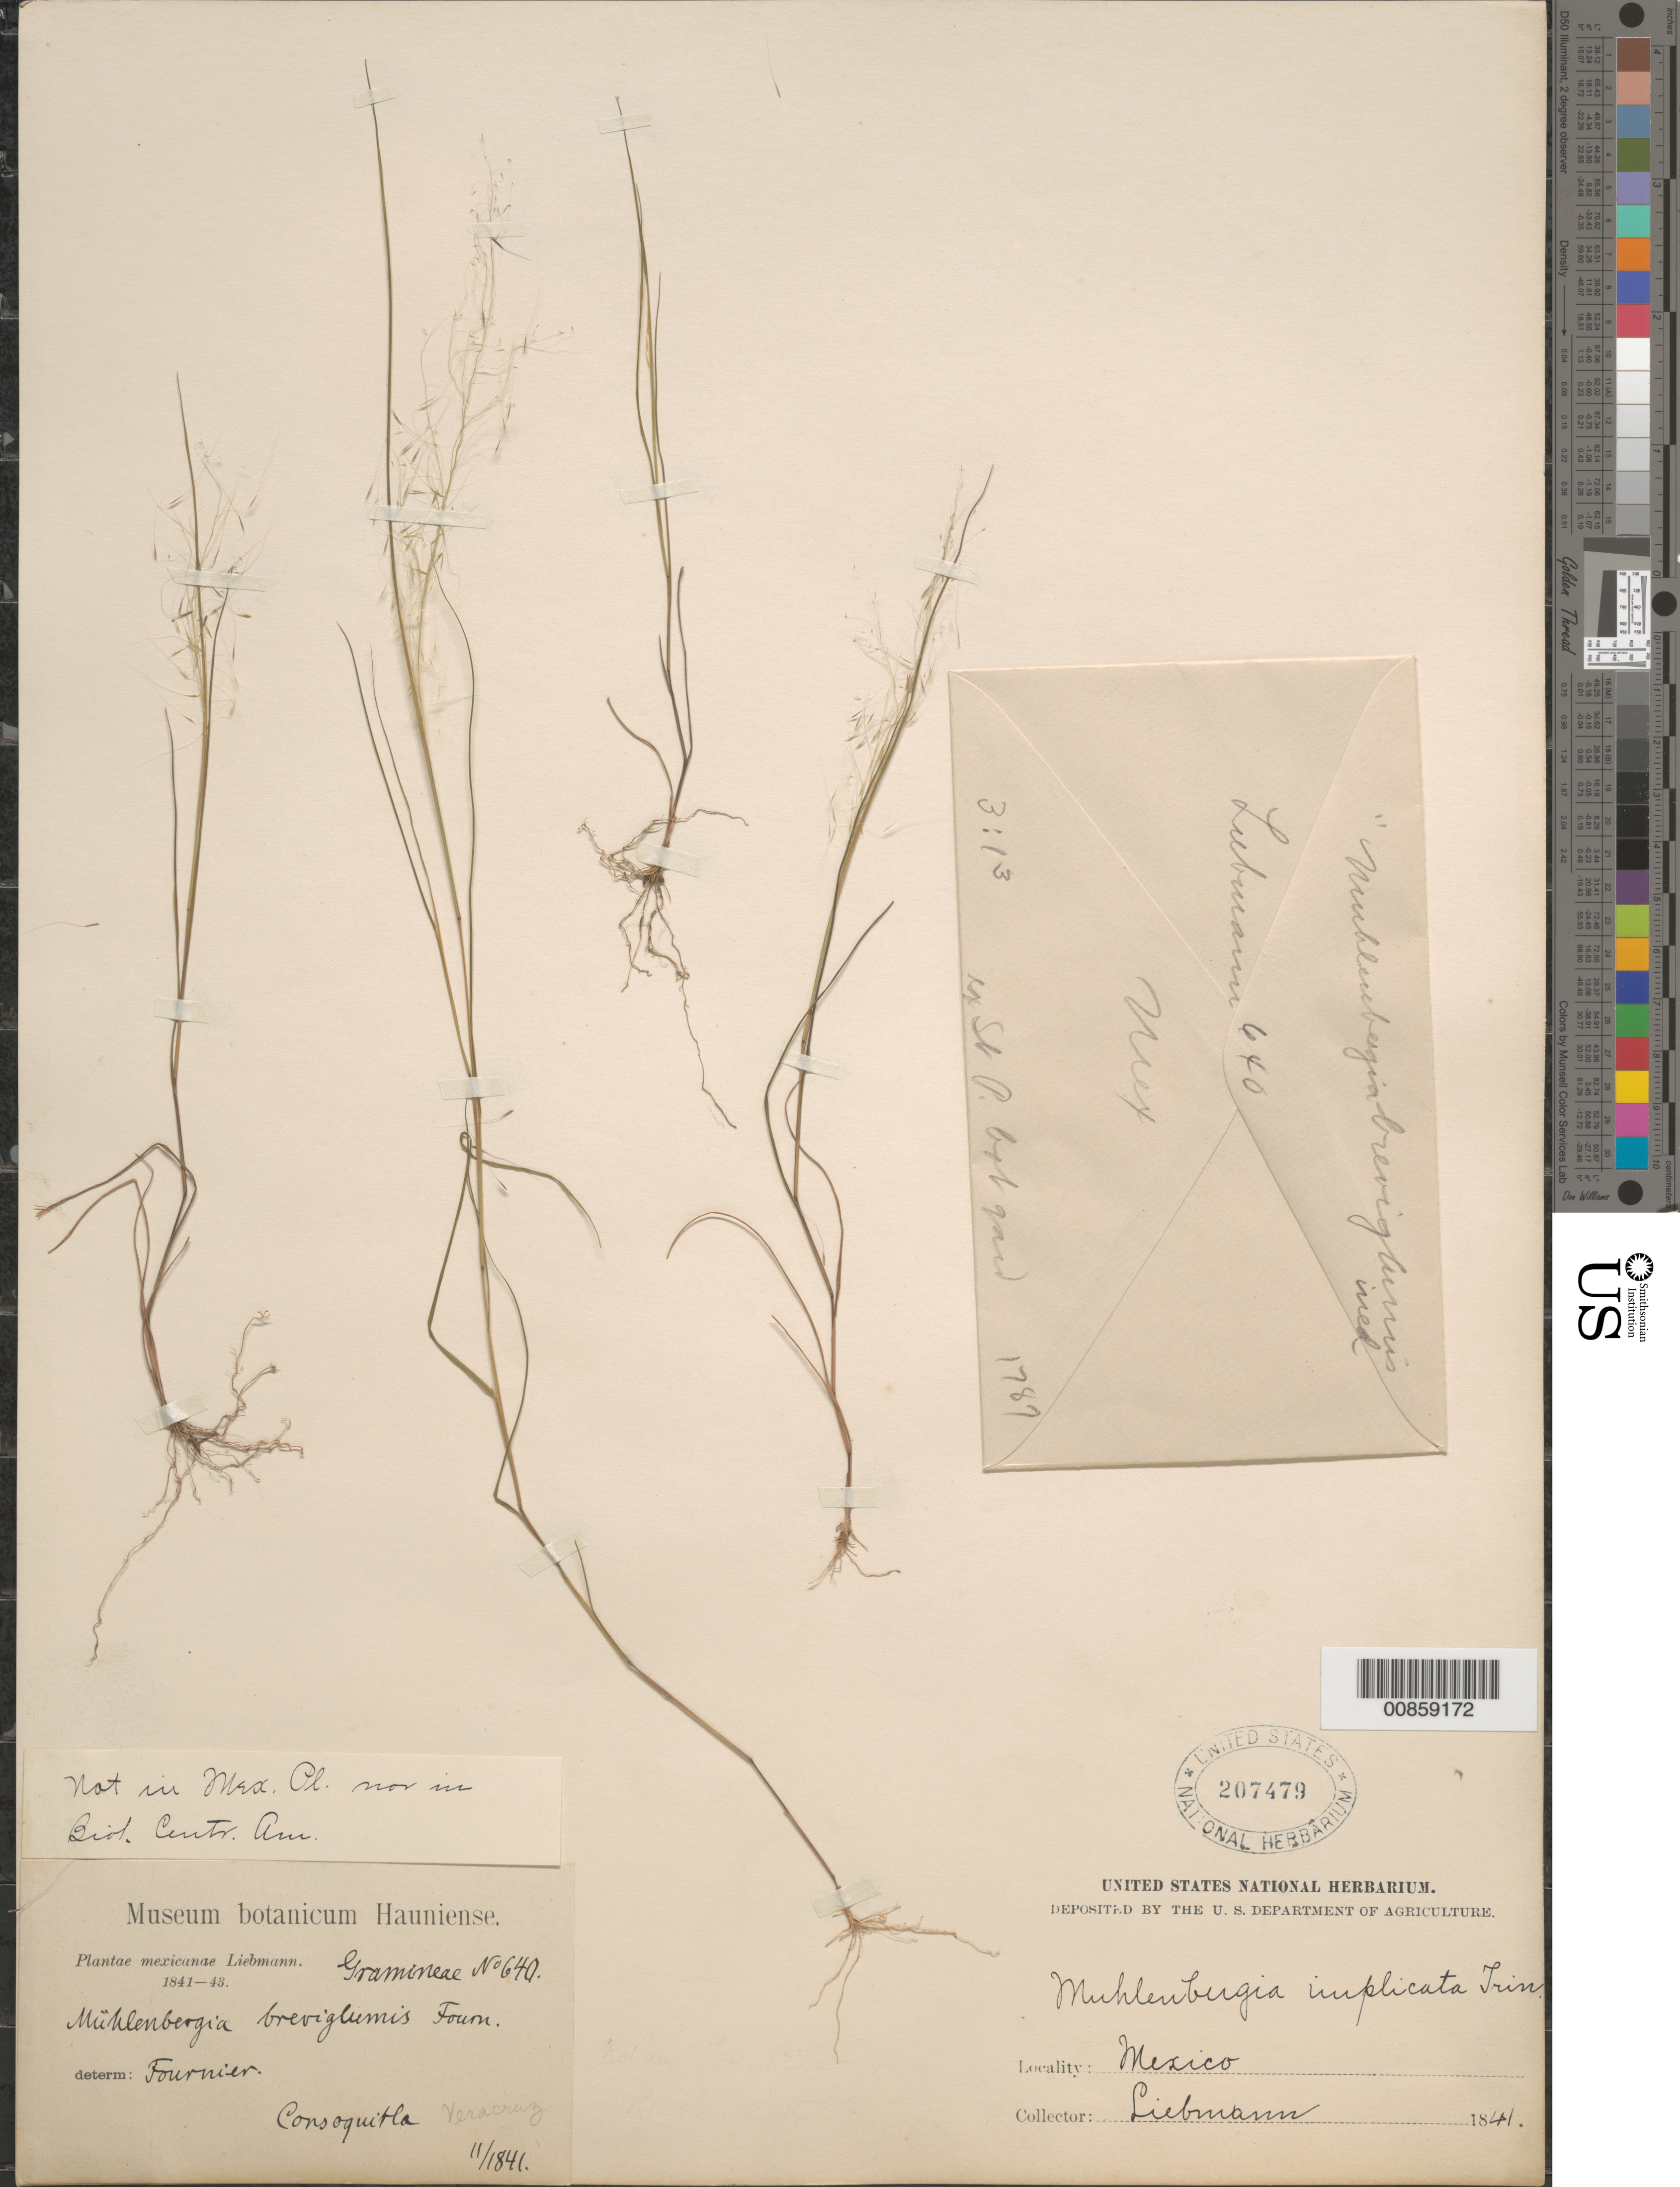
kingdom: Plantae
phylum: Tracheophyta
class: Liliopsida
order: Poales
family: Poaceae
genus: Muhlenbergia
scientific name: Muhlenbergia implicata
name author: (Kunth) Trin.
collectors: F. M. Liebmann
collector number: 640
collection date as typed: Nov 1841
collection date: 1841-11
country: Mexico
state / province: Veracruz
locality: Consoquitla, Ver.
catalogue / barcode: US 207479